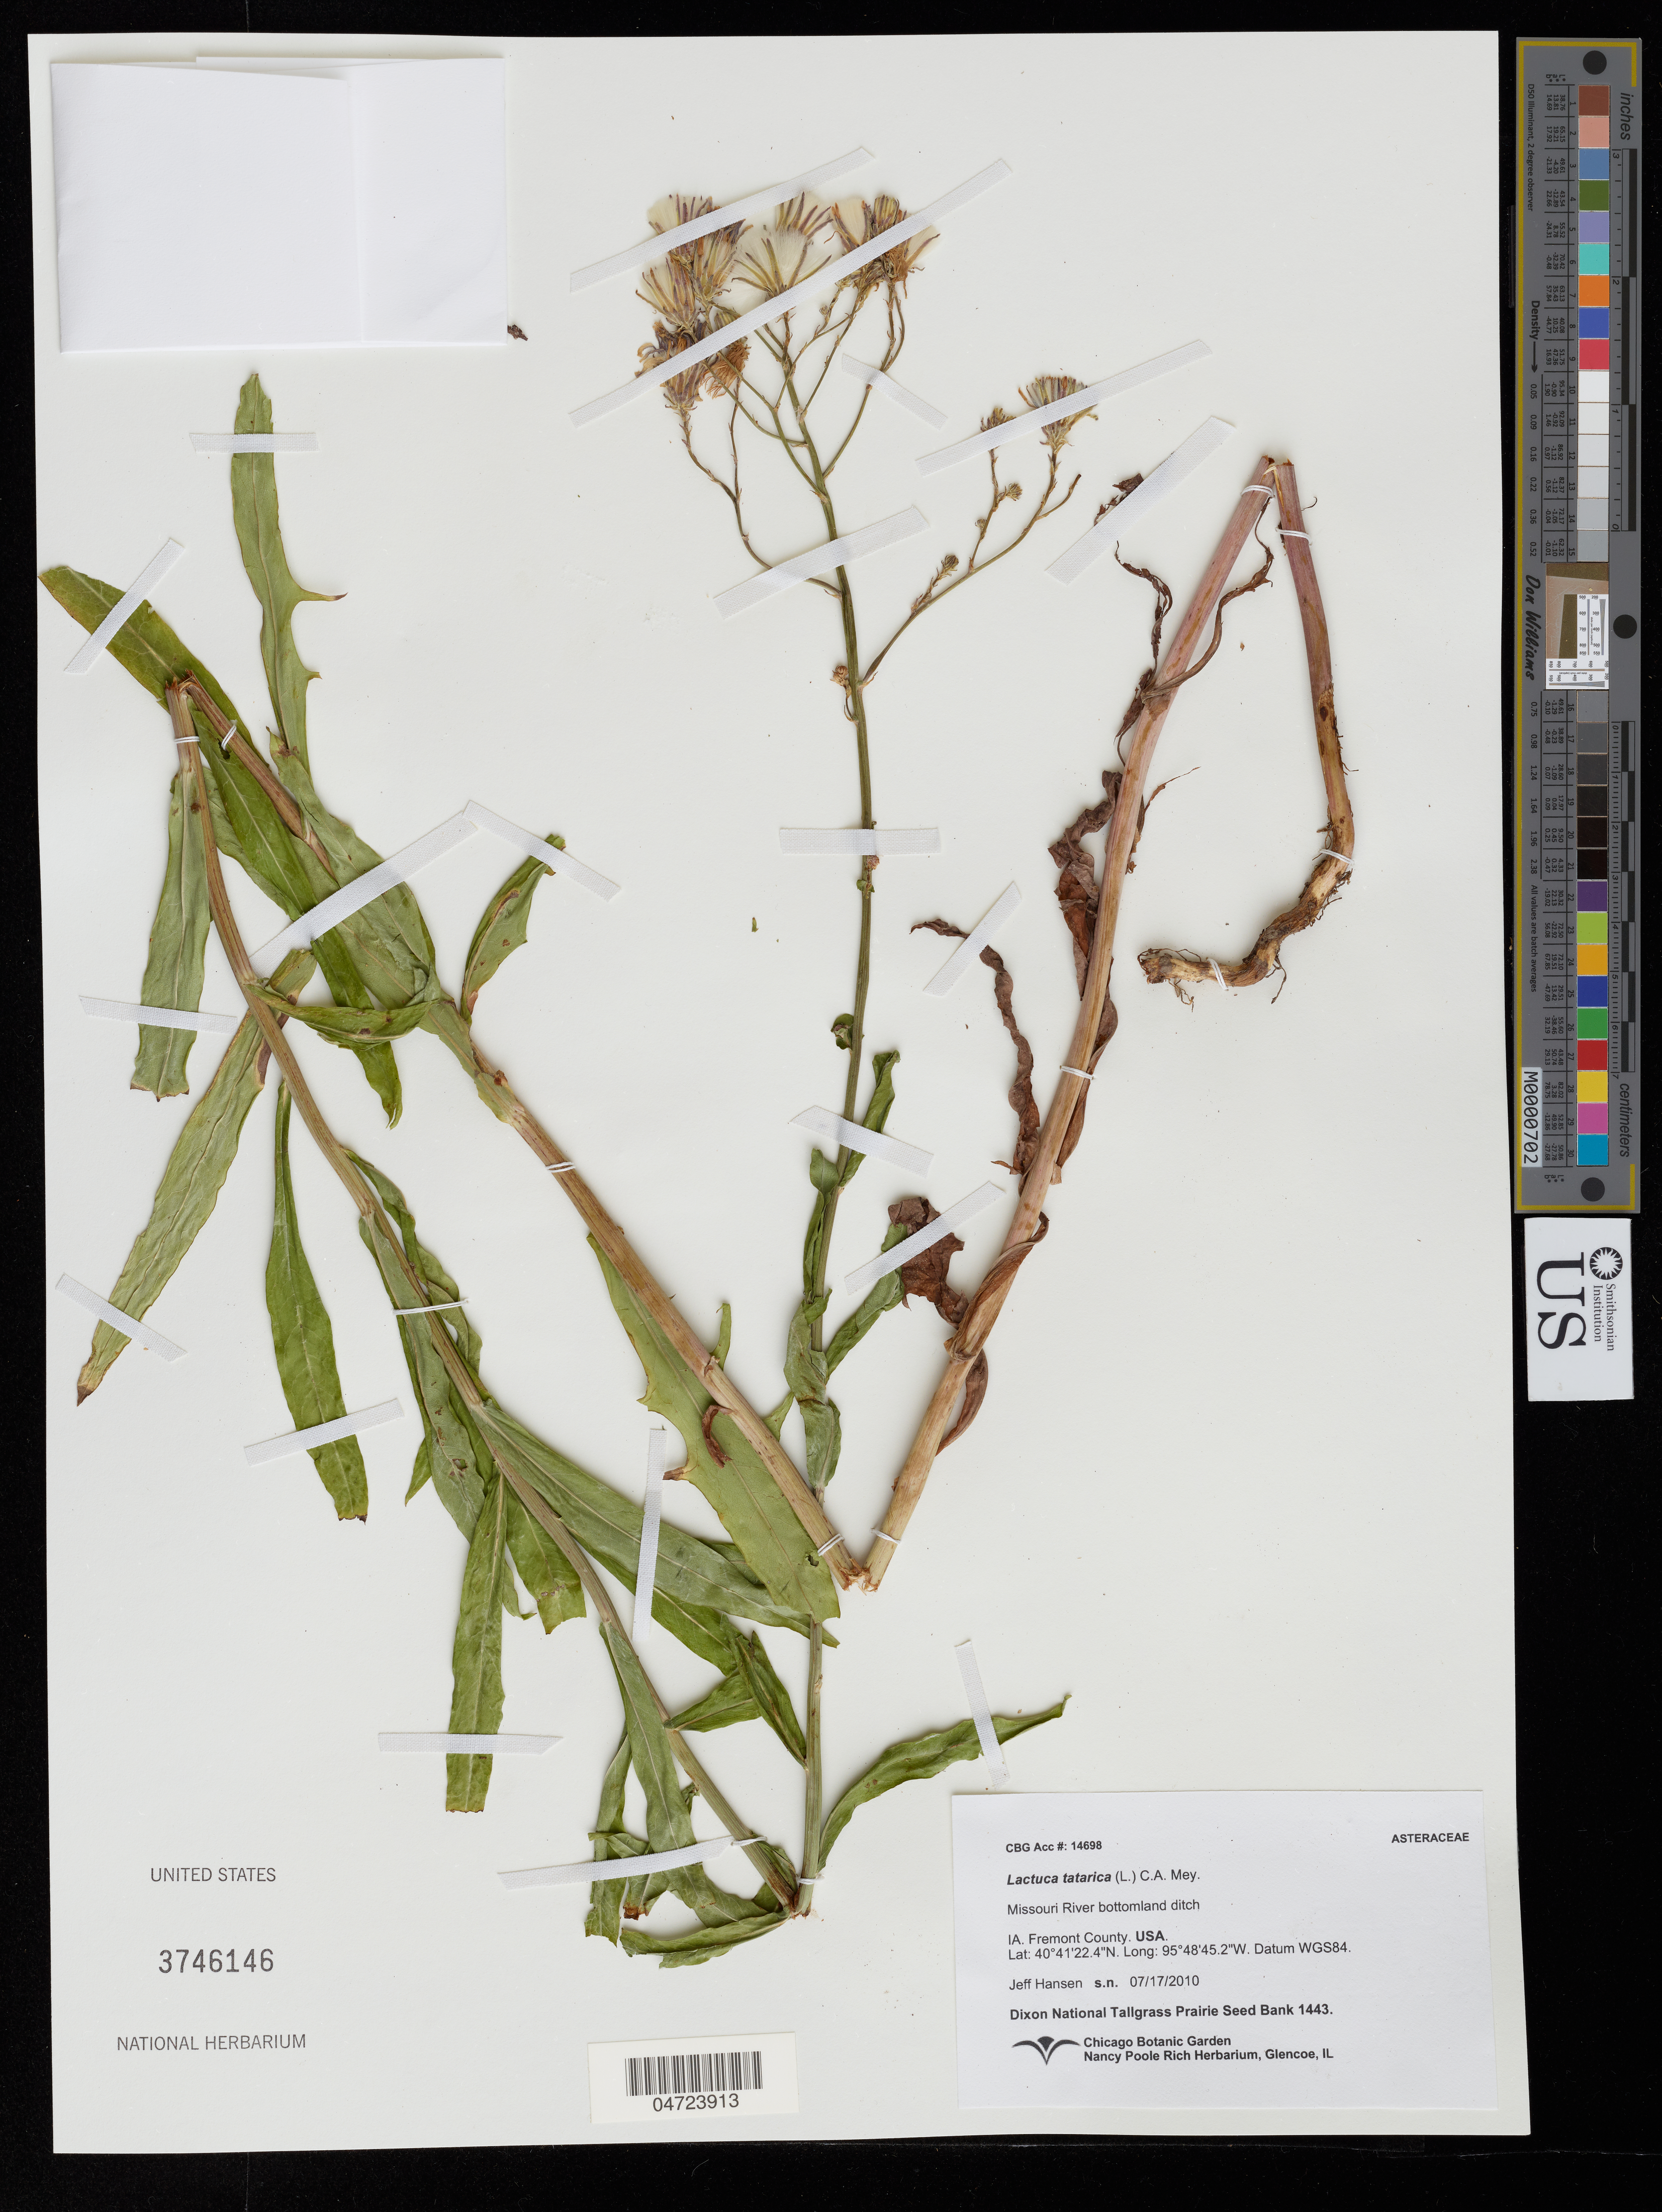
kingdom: Plantae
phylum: Tracheophyta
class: Magnoliopsida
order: Asterales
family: Asteraceae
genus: Lactuca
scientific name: Lactuca tatarica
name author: (L.) C.A. Mey.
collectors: J. Hansen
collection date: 2010-07-17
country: United States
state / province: Iowa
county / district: Fremont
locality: Missouri River bottomland ditch. Fremont County.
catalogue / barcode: US 3746146